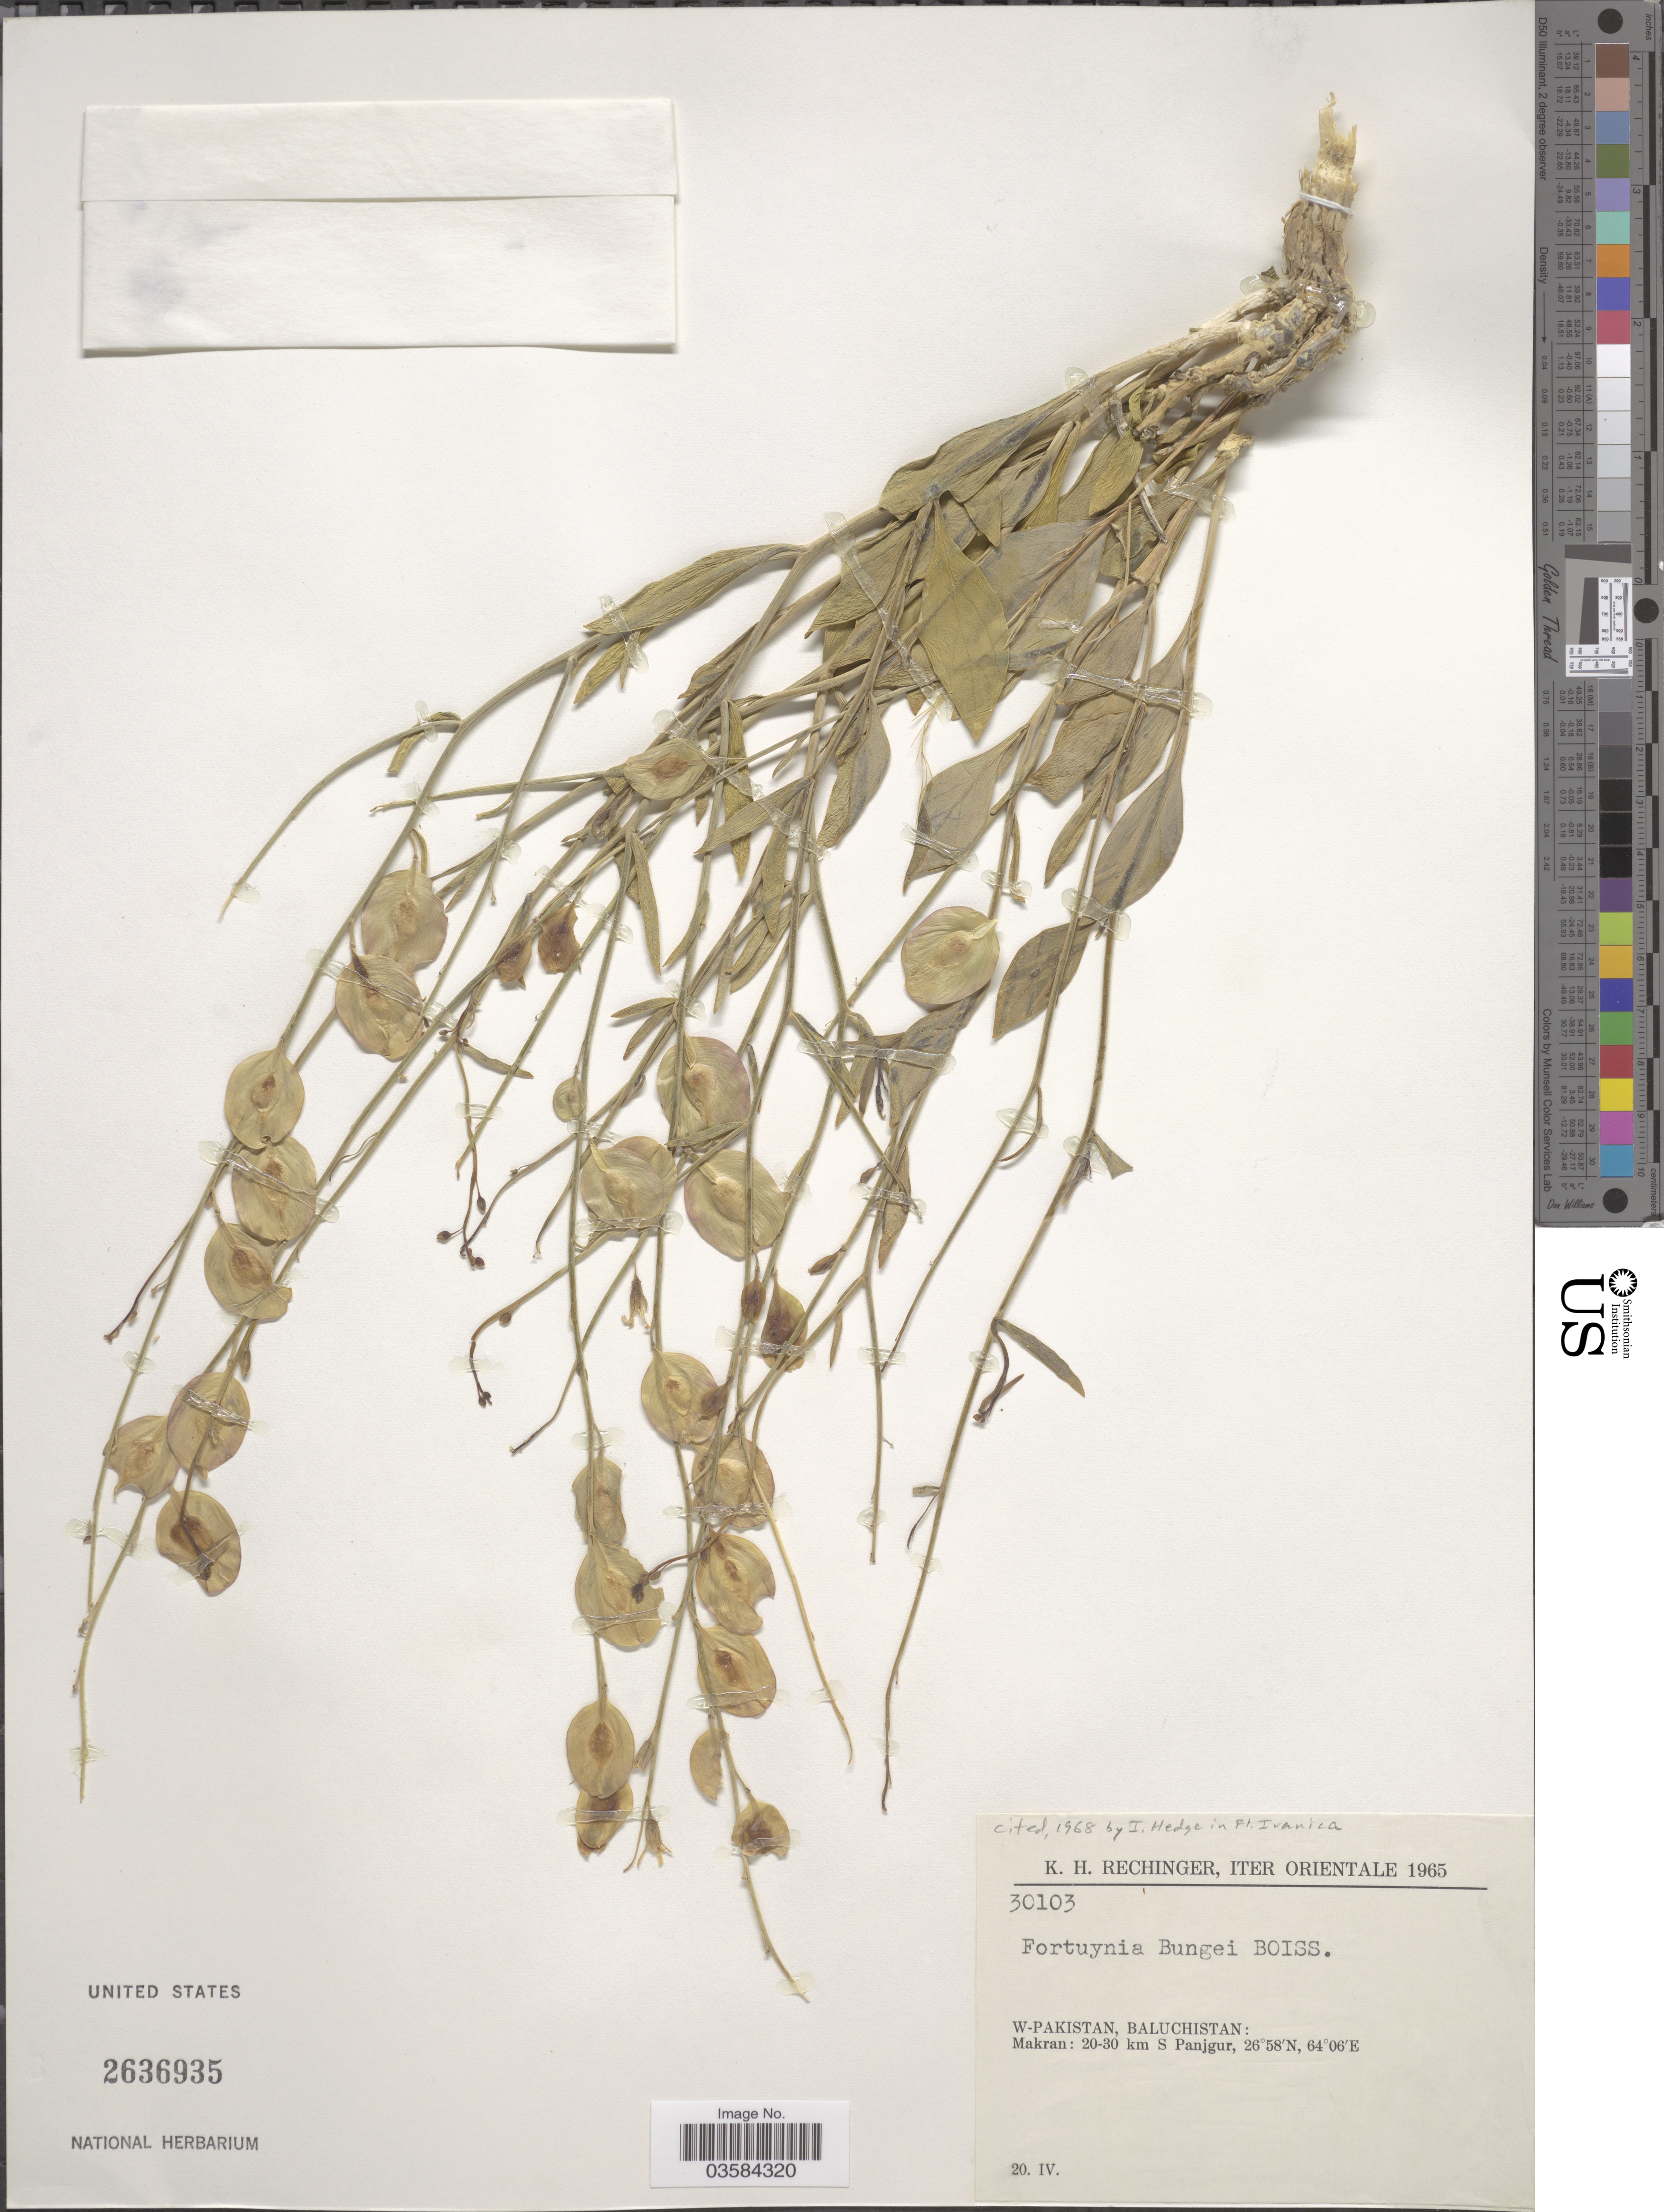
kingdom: Plantae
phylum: Tracheophyta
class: Magnoliopsida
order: Brassicales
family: Brassicaceae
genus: Fortuynia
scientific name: Fortuynia bungei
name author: Boiss.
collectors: K. H. Rechinger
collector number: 30103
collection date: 1965-04-20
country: Pakistan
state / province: Balochistan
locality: Iter Orientale. W-Pakistan, Baluchistan: Makran: 20-30 km S Panjgur.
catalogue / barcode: US 2636935